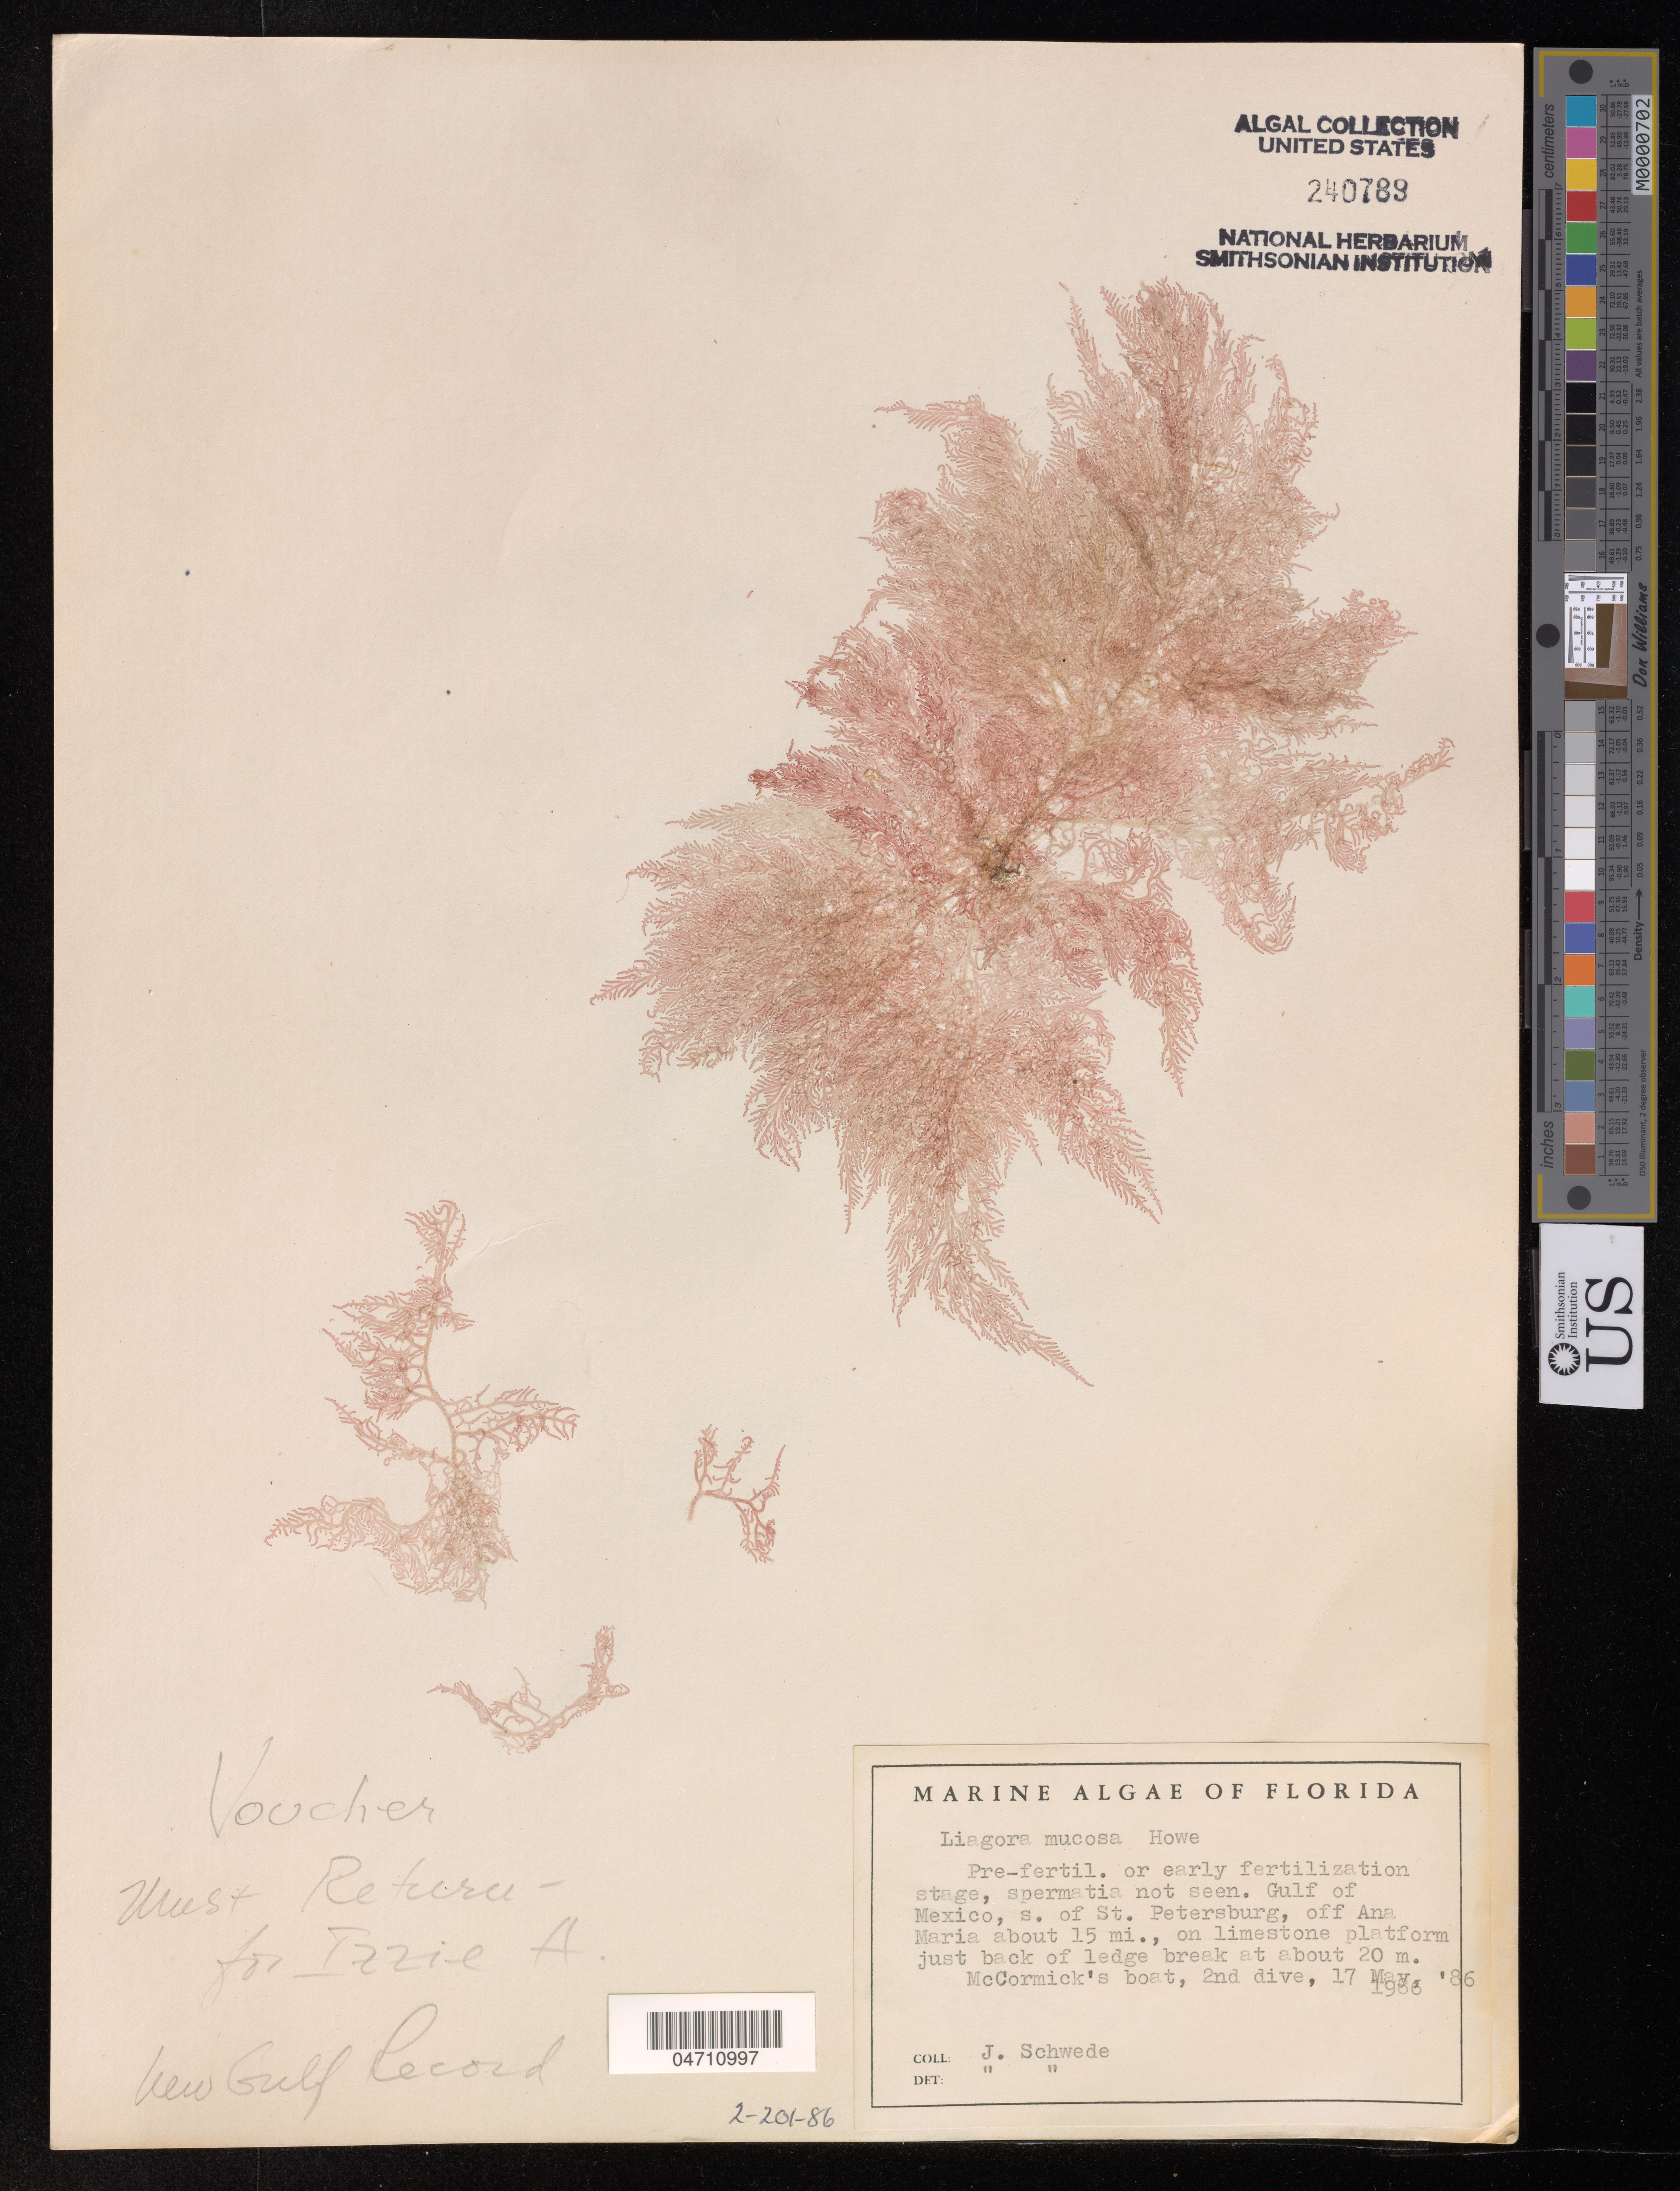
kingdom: Plantae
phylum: Rhodophyta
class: Florideophyceae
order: Nemaliales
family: Liagoraceae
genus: Liagora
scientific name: Liagora mucosa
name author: M. Howe in Britton & Millsp.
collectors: J. Schwede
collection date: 1986-05-18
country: United States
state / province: Florida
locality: Gulf of Mexico, s. of St. Petersburg, off Ana Maria about 15 mi. McCormick's boat, 2nd dive.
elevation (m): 20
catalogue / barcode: US 240789